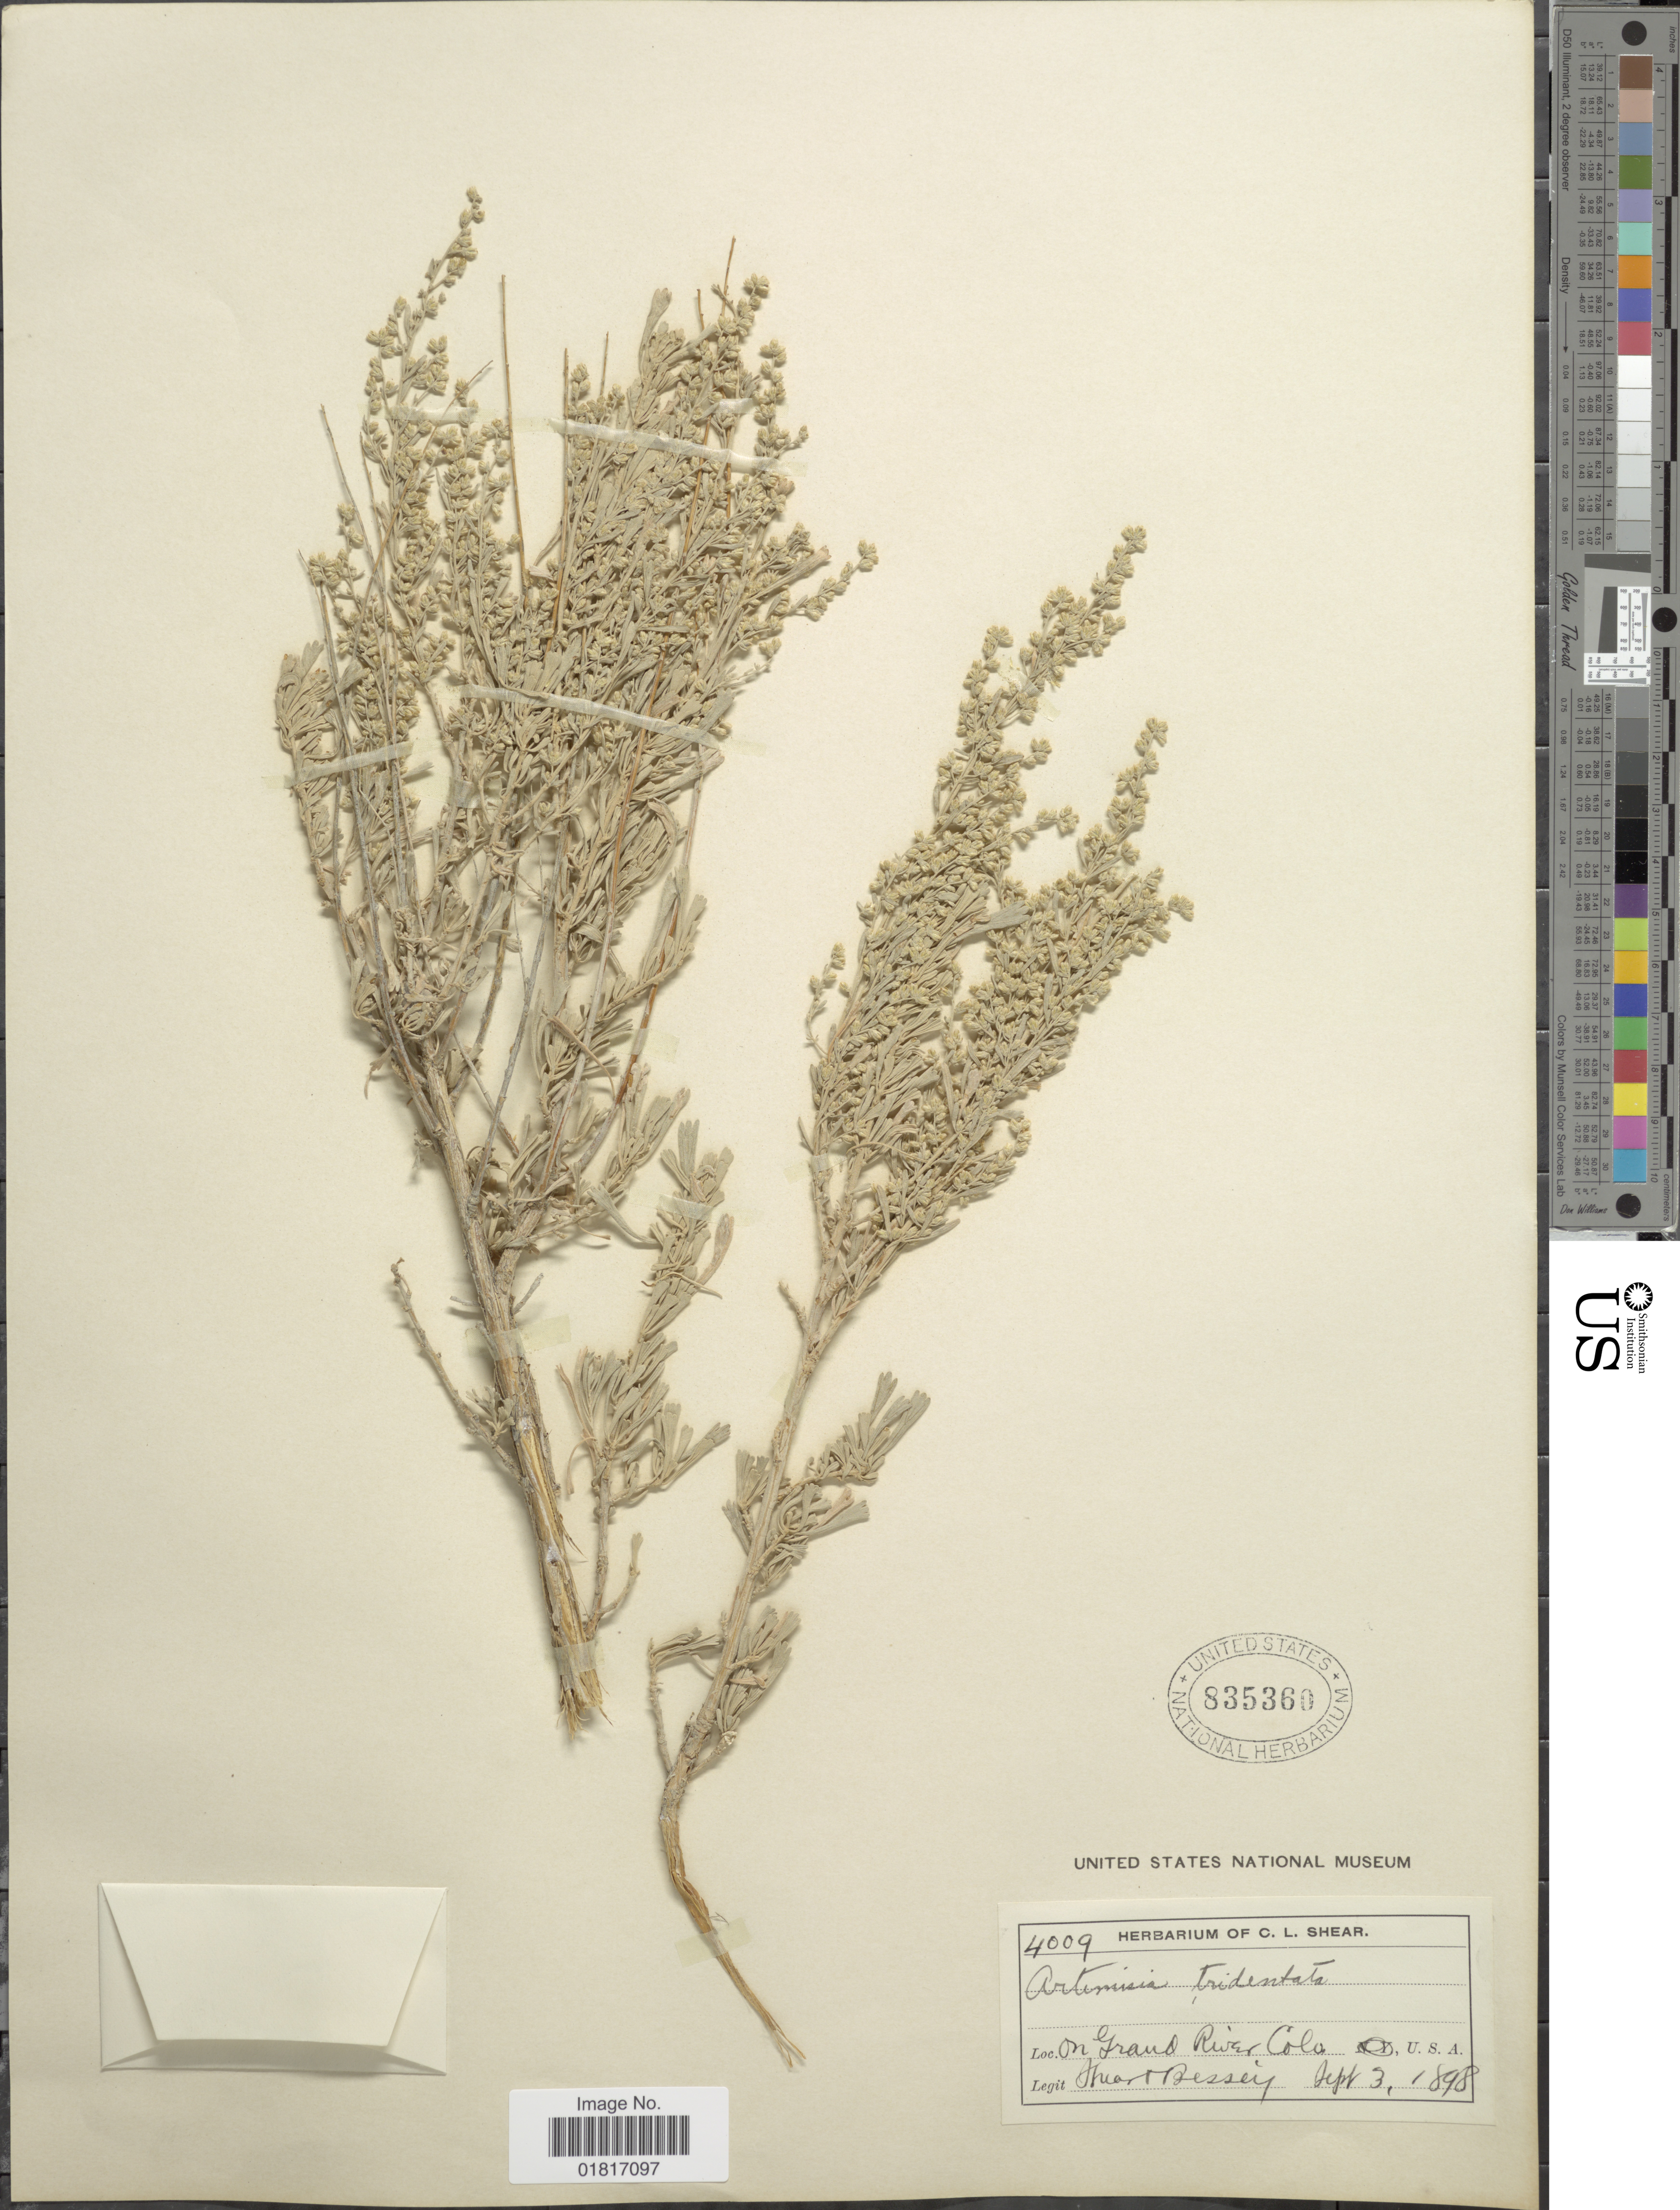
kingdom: Plantae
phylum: Tracheophyta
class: Magnoliopsida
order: Asterales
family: Asteraceae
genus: Artemisia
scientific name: Artemisia tridentata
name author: Nutt.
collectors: C. L. Shear & -. Bessey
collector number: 4009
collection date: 1898-09-03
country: United States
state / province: Colorado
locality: On Grand River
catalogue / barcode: US 835360